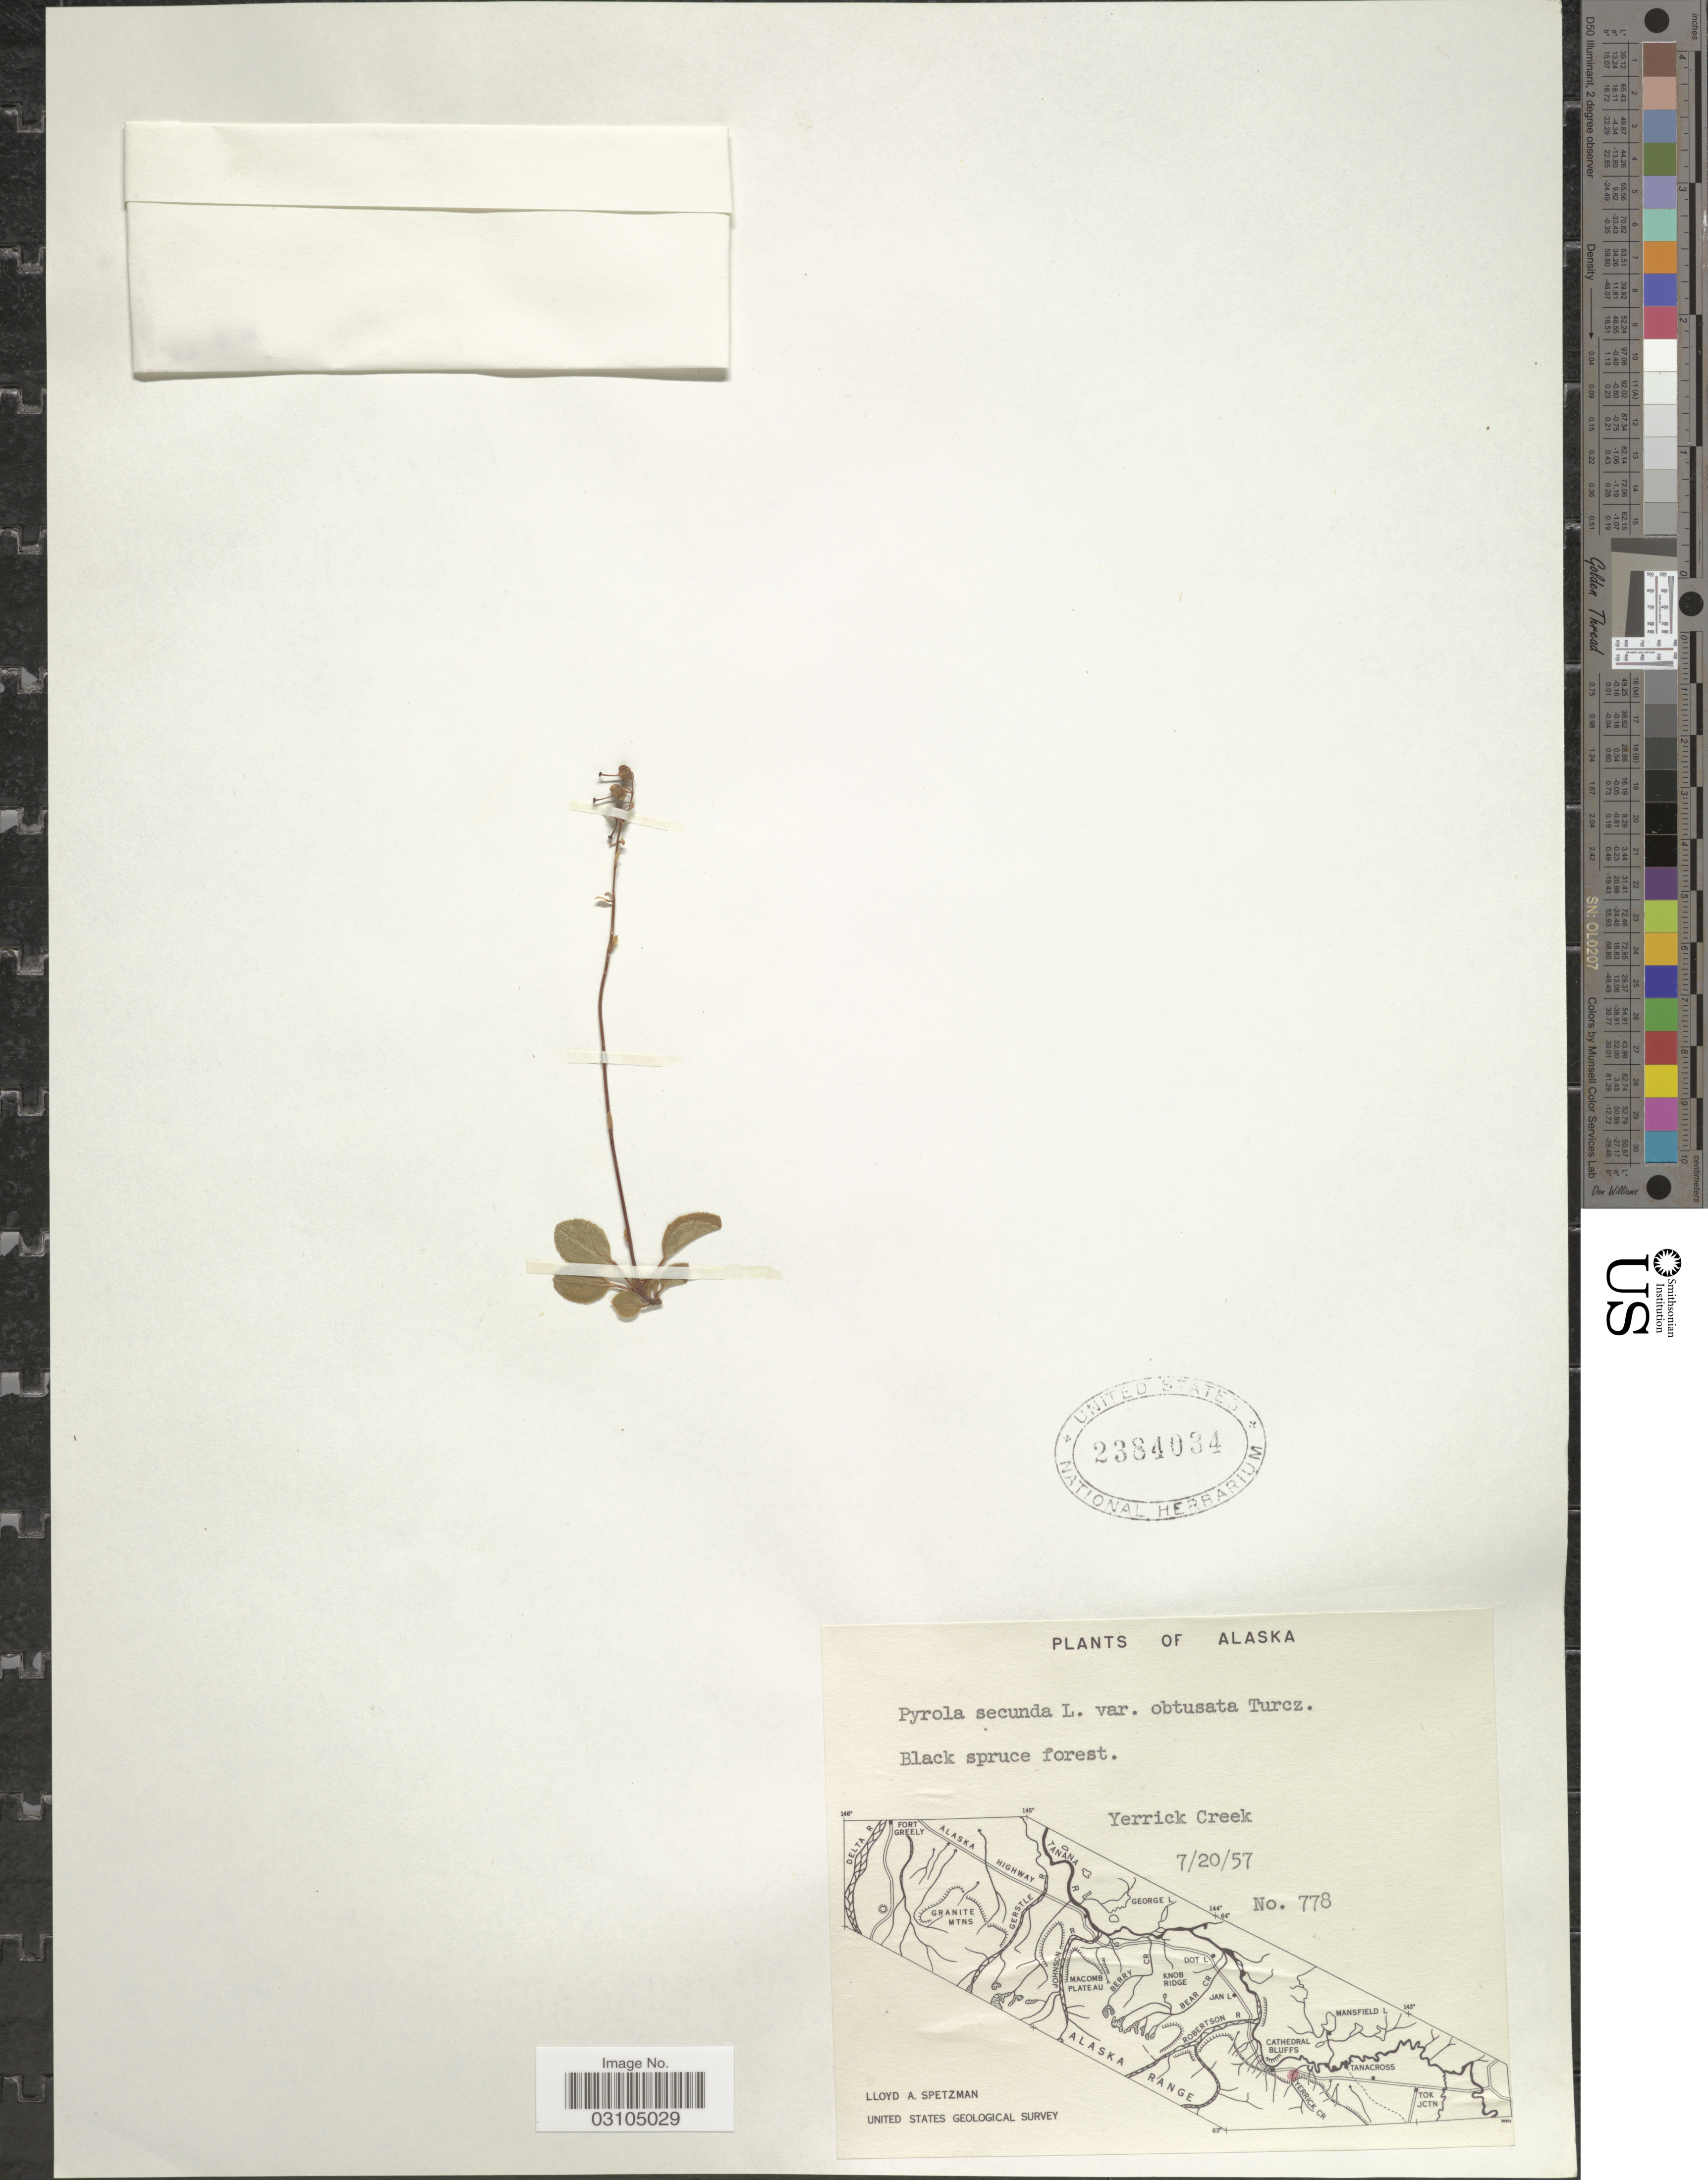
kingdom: Plantae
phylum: Tracheophyta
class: Magnoliopsida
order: Ericales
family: Ericaceae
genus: Orthilia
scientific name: Orthilia secunda var. obtusata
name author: (Turcz.) House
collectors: L. Spetzman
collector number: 778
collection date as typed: Transcribed d/m/y: 20/7/57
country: United States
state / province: Alaska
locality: Yerrick Creek.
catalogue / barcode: US 2384034